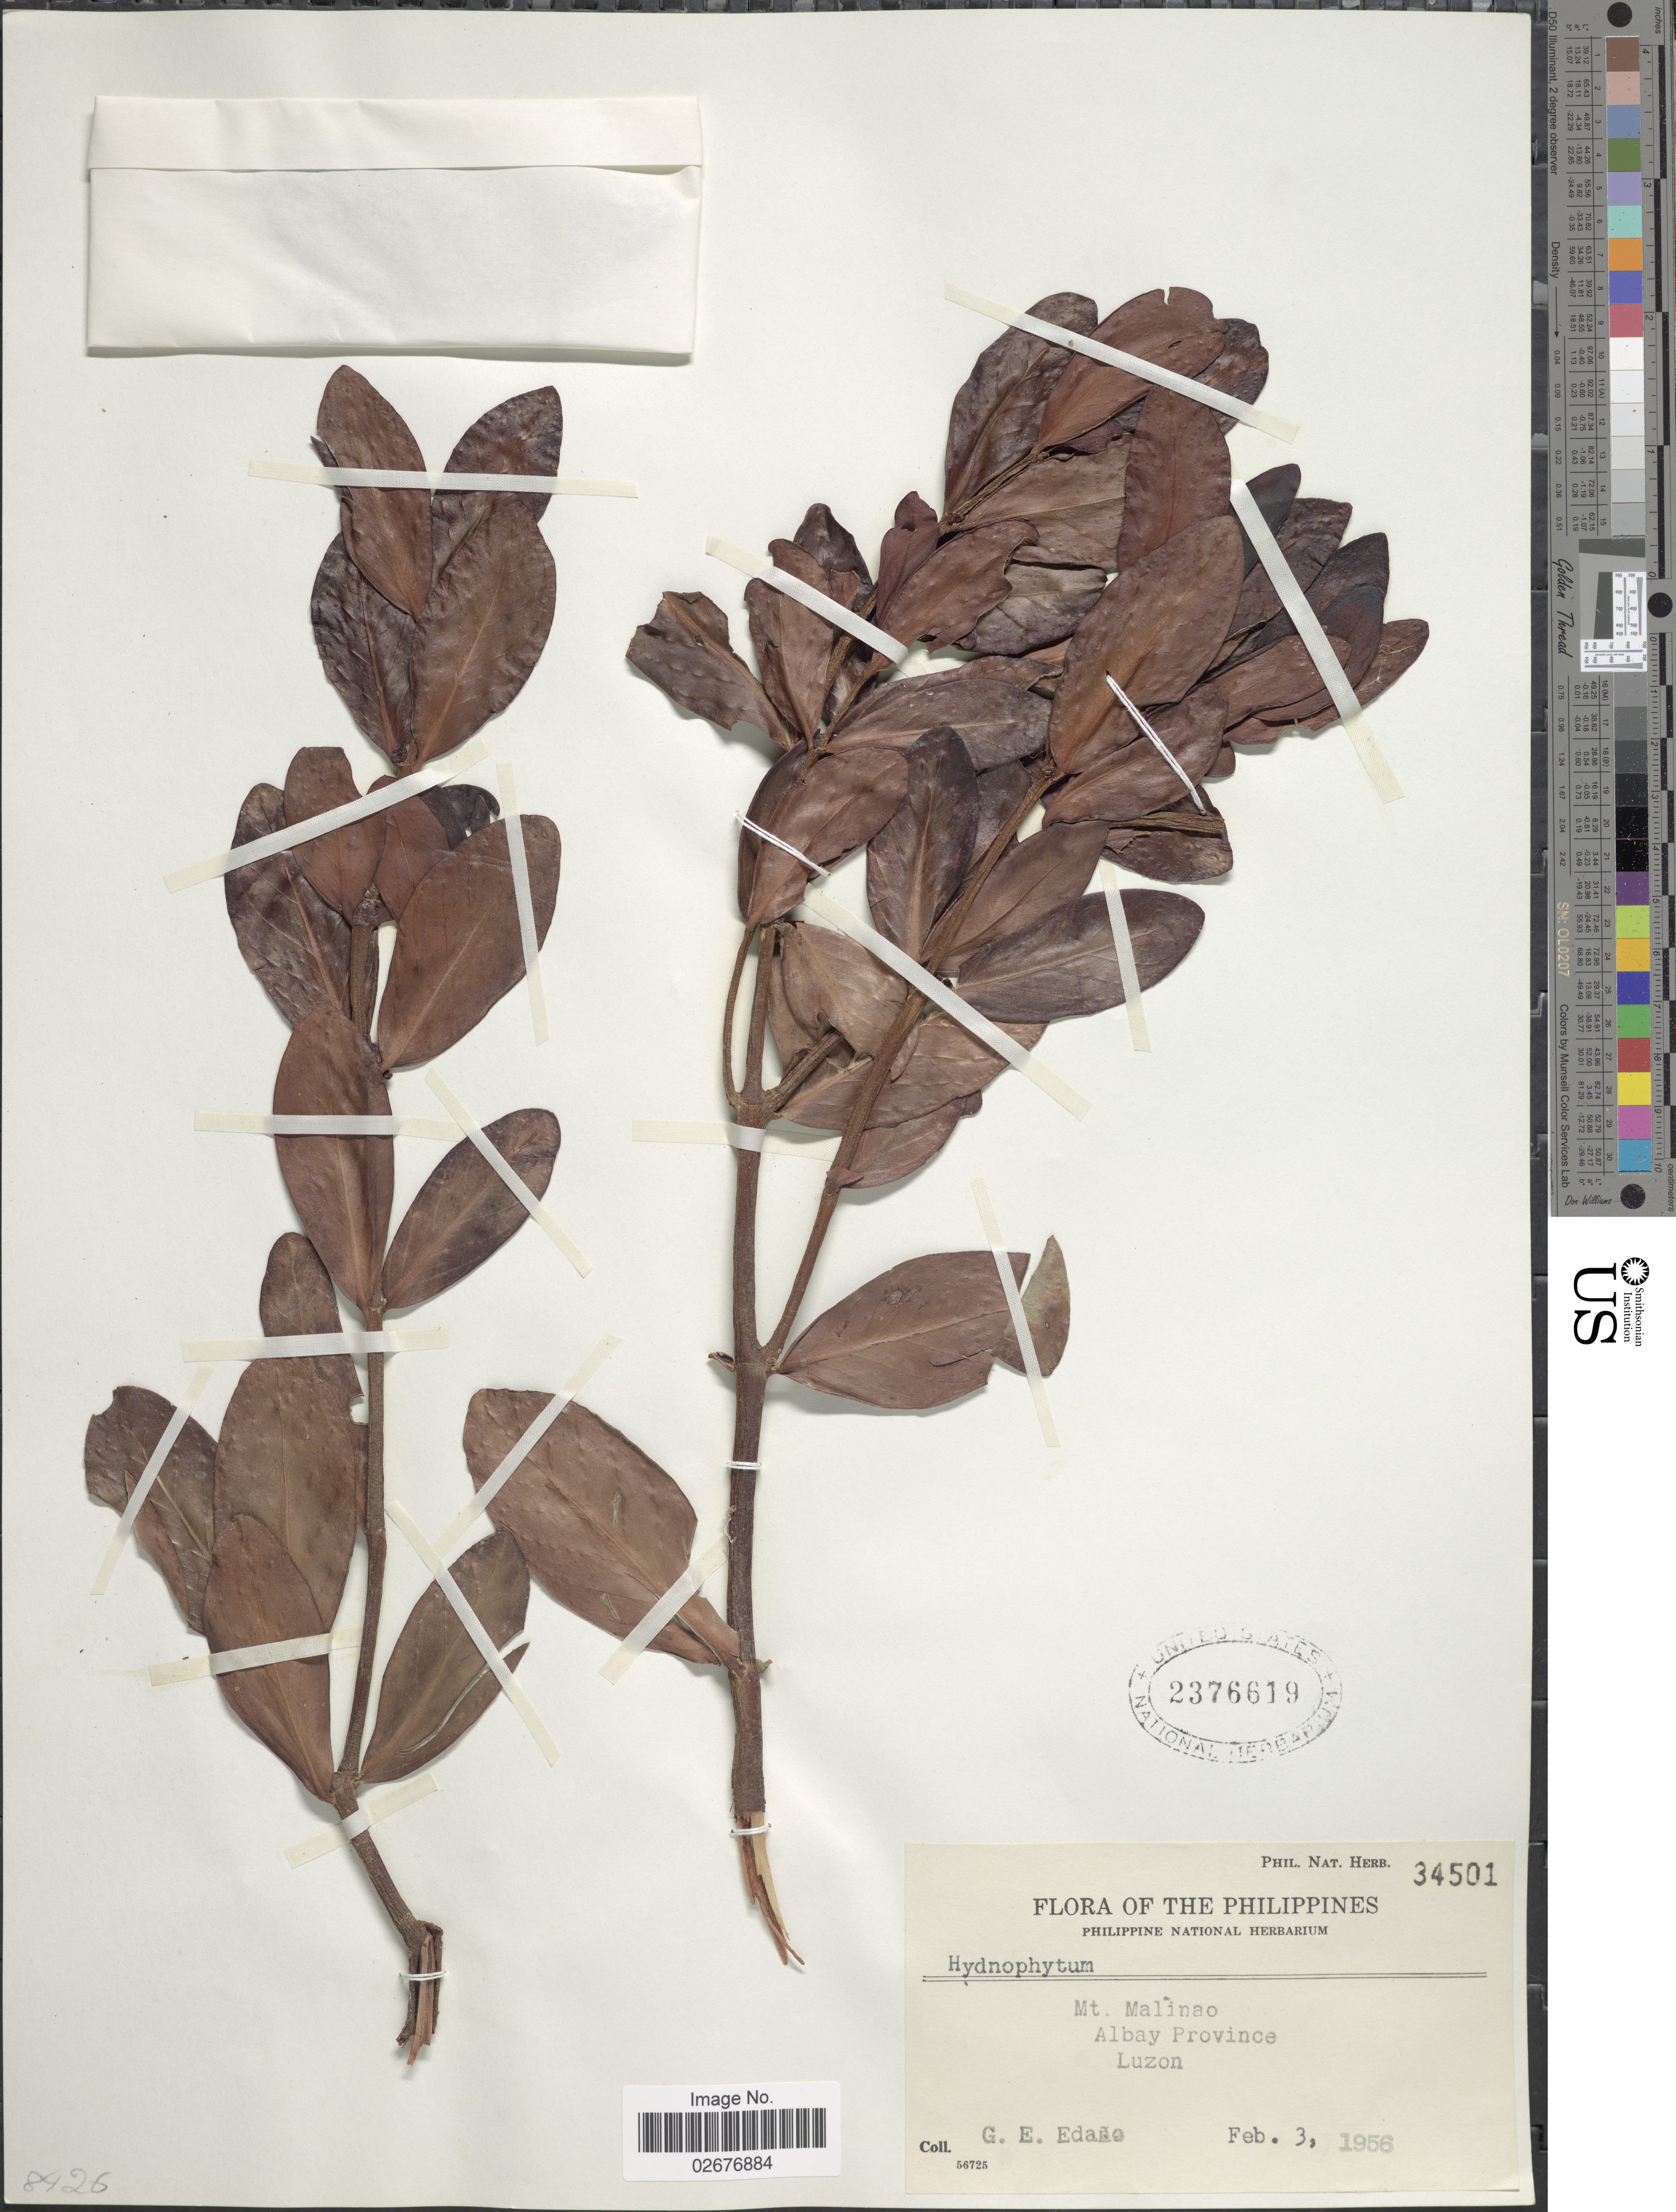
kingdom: Plantae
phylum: Tracheophyta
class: Magnoliopsida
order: Gentianales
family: Rubiaceae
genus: Hydnophytum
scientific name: Hydnophytum sp.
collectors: G. E. Edaño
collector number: Phil.Nat.Herb.34501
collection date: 1956-02-03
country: Philippines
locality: Mt. Malinao, Albay Province, Luzon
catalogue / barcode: US 2376619